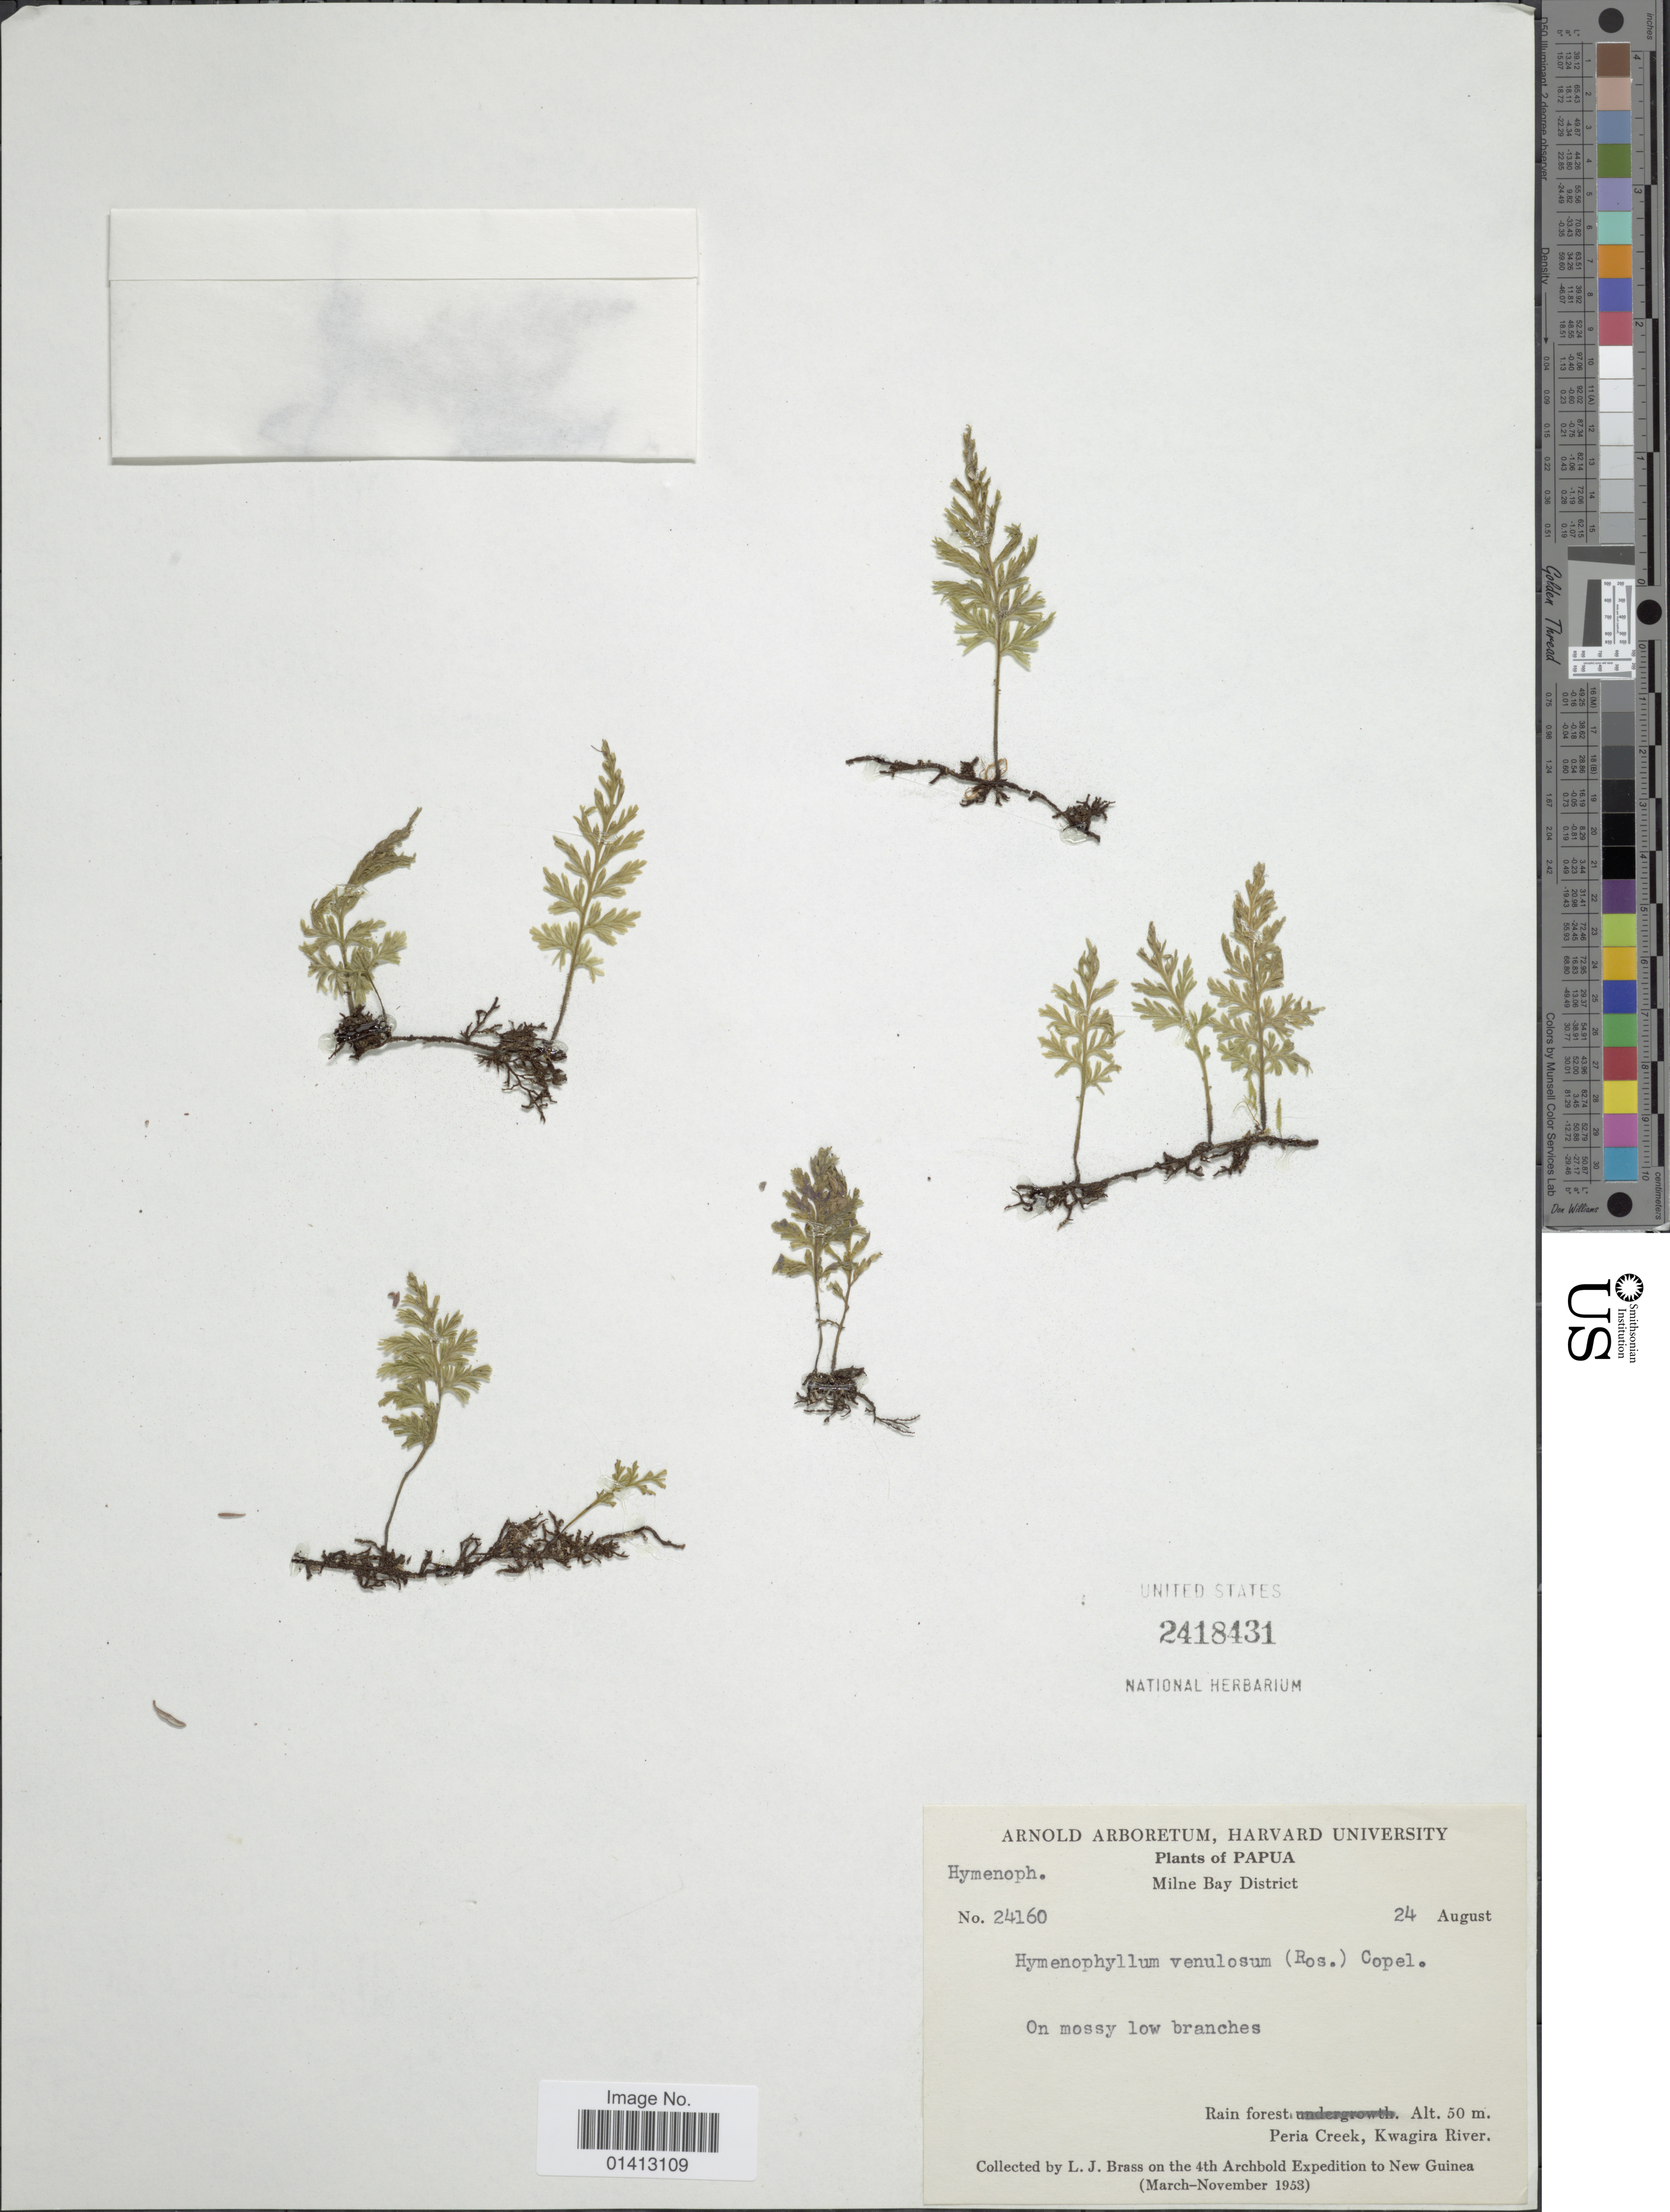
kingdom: Plantae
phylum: Tracheophyta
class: Polypodiopsida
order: Hymenophyllales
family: Hymenophyllaceae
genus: Crepidomanes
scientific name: Crepidomanes venulosum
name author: (Rosenst.) Copel.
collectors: L. J. Brass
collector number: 24160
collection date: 1953-08-24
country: Papua New Guinea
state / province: Milne Bay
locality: Milne Bay District, Peria Creek, kwagira River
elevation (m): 50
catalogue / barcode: US 2418431